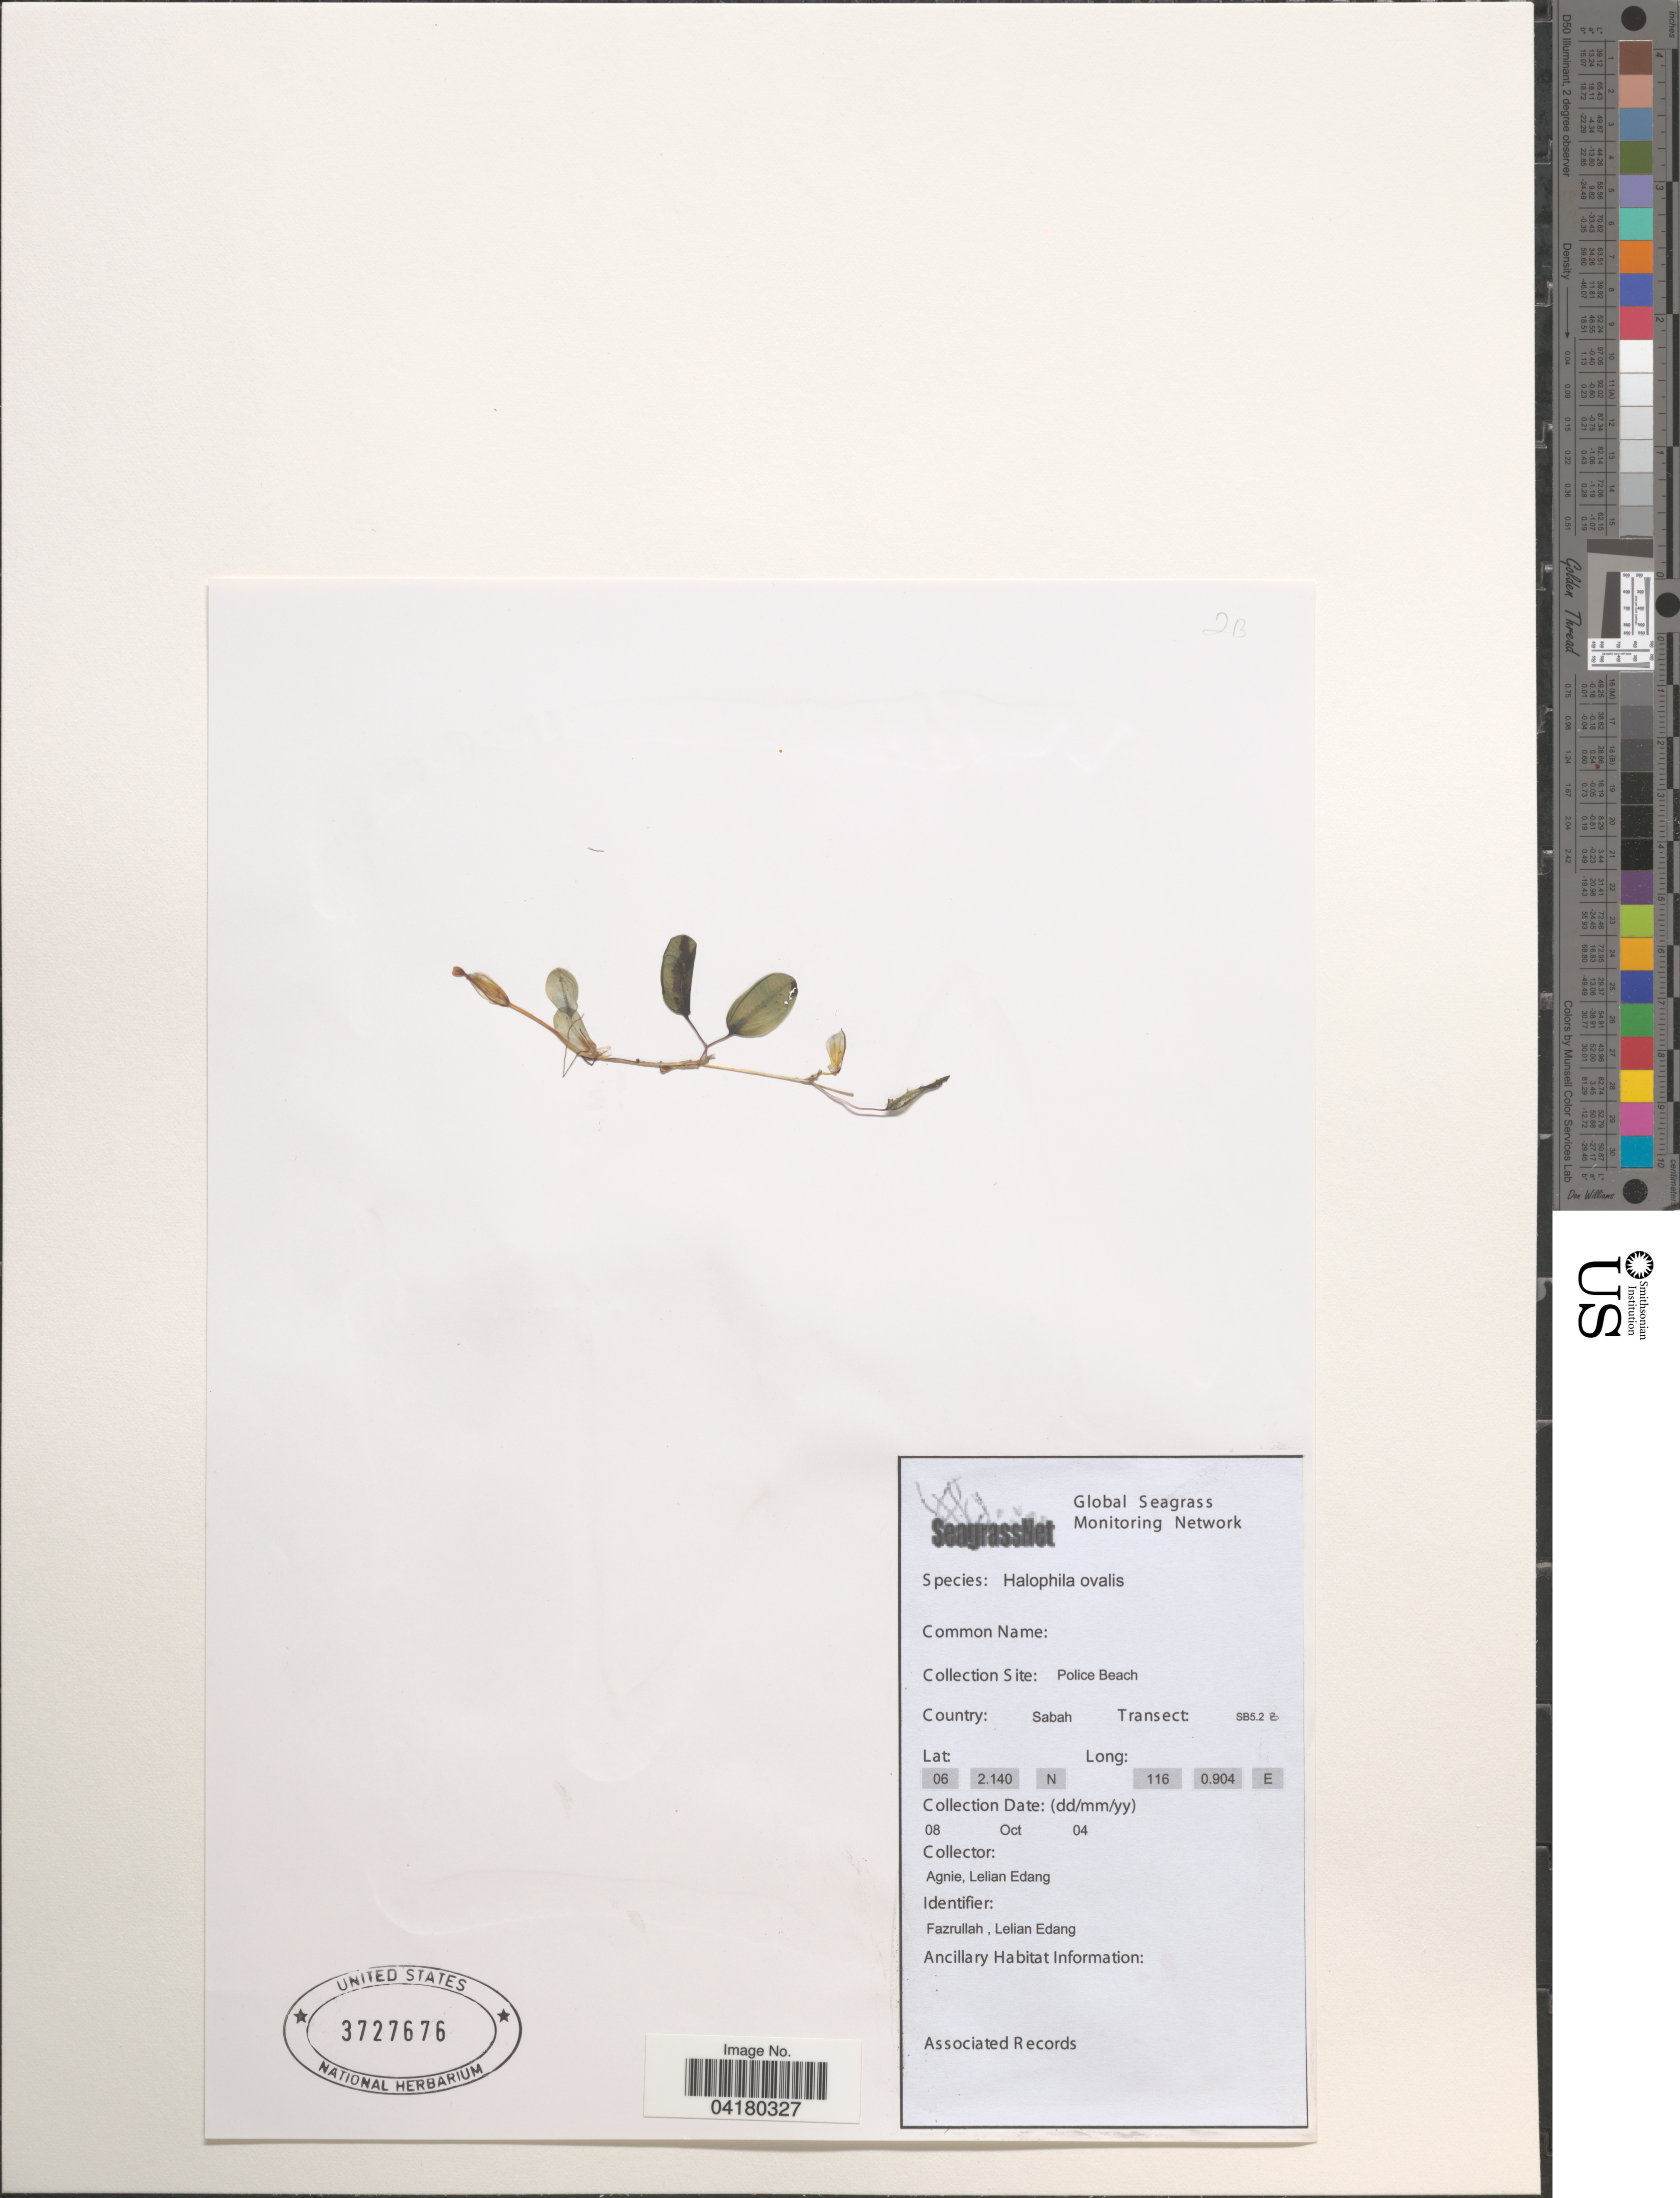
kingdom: Plantae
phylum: Tracheophyta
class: Liliopsida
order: Alismatales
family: Hydrocharitaceae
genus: Halophila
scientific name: Halophila ovalis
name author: (R. Br.) Hook. f.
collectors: Agnie & L. Edang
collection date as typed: Transcribed d/m/y: 8/10/4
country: Malaysia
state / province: Sabah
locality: Police Beach. Transect: SB5.2B.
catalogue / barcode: US 3727676